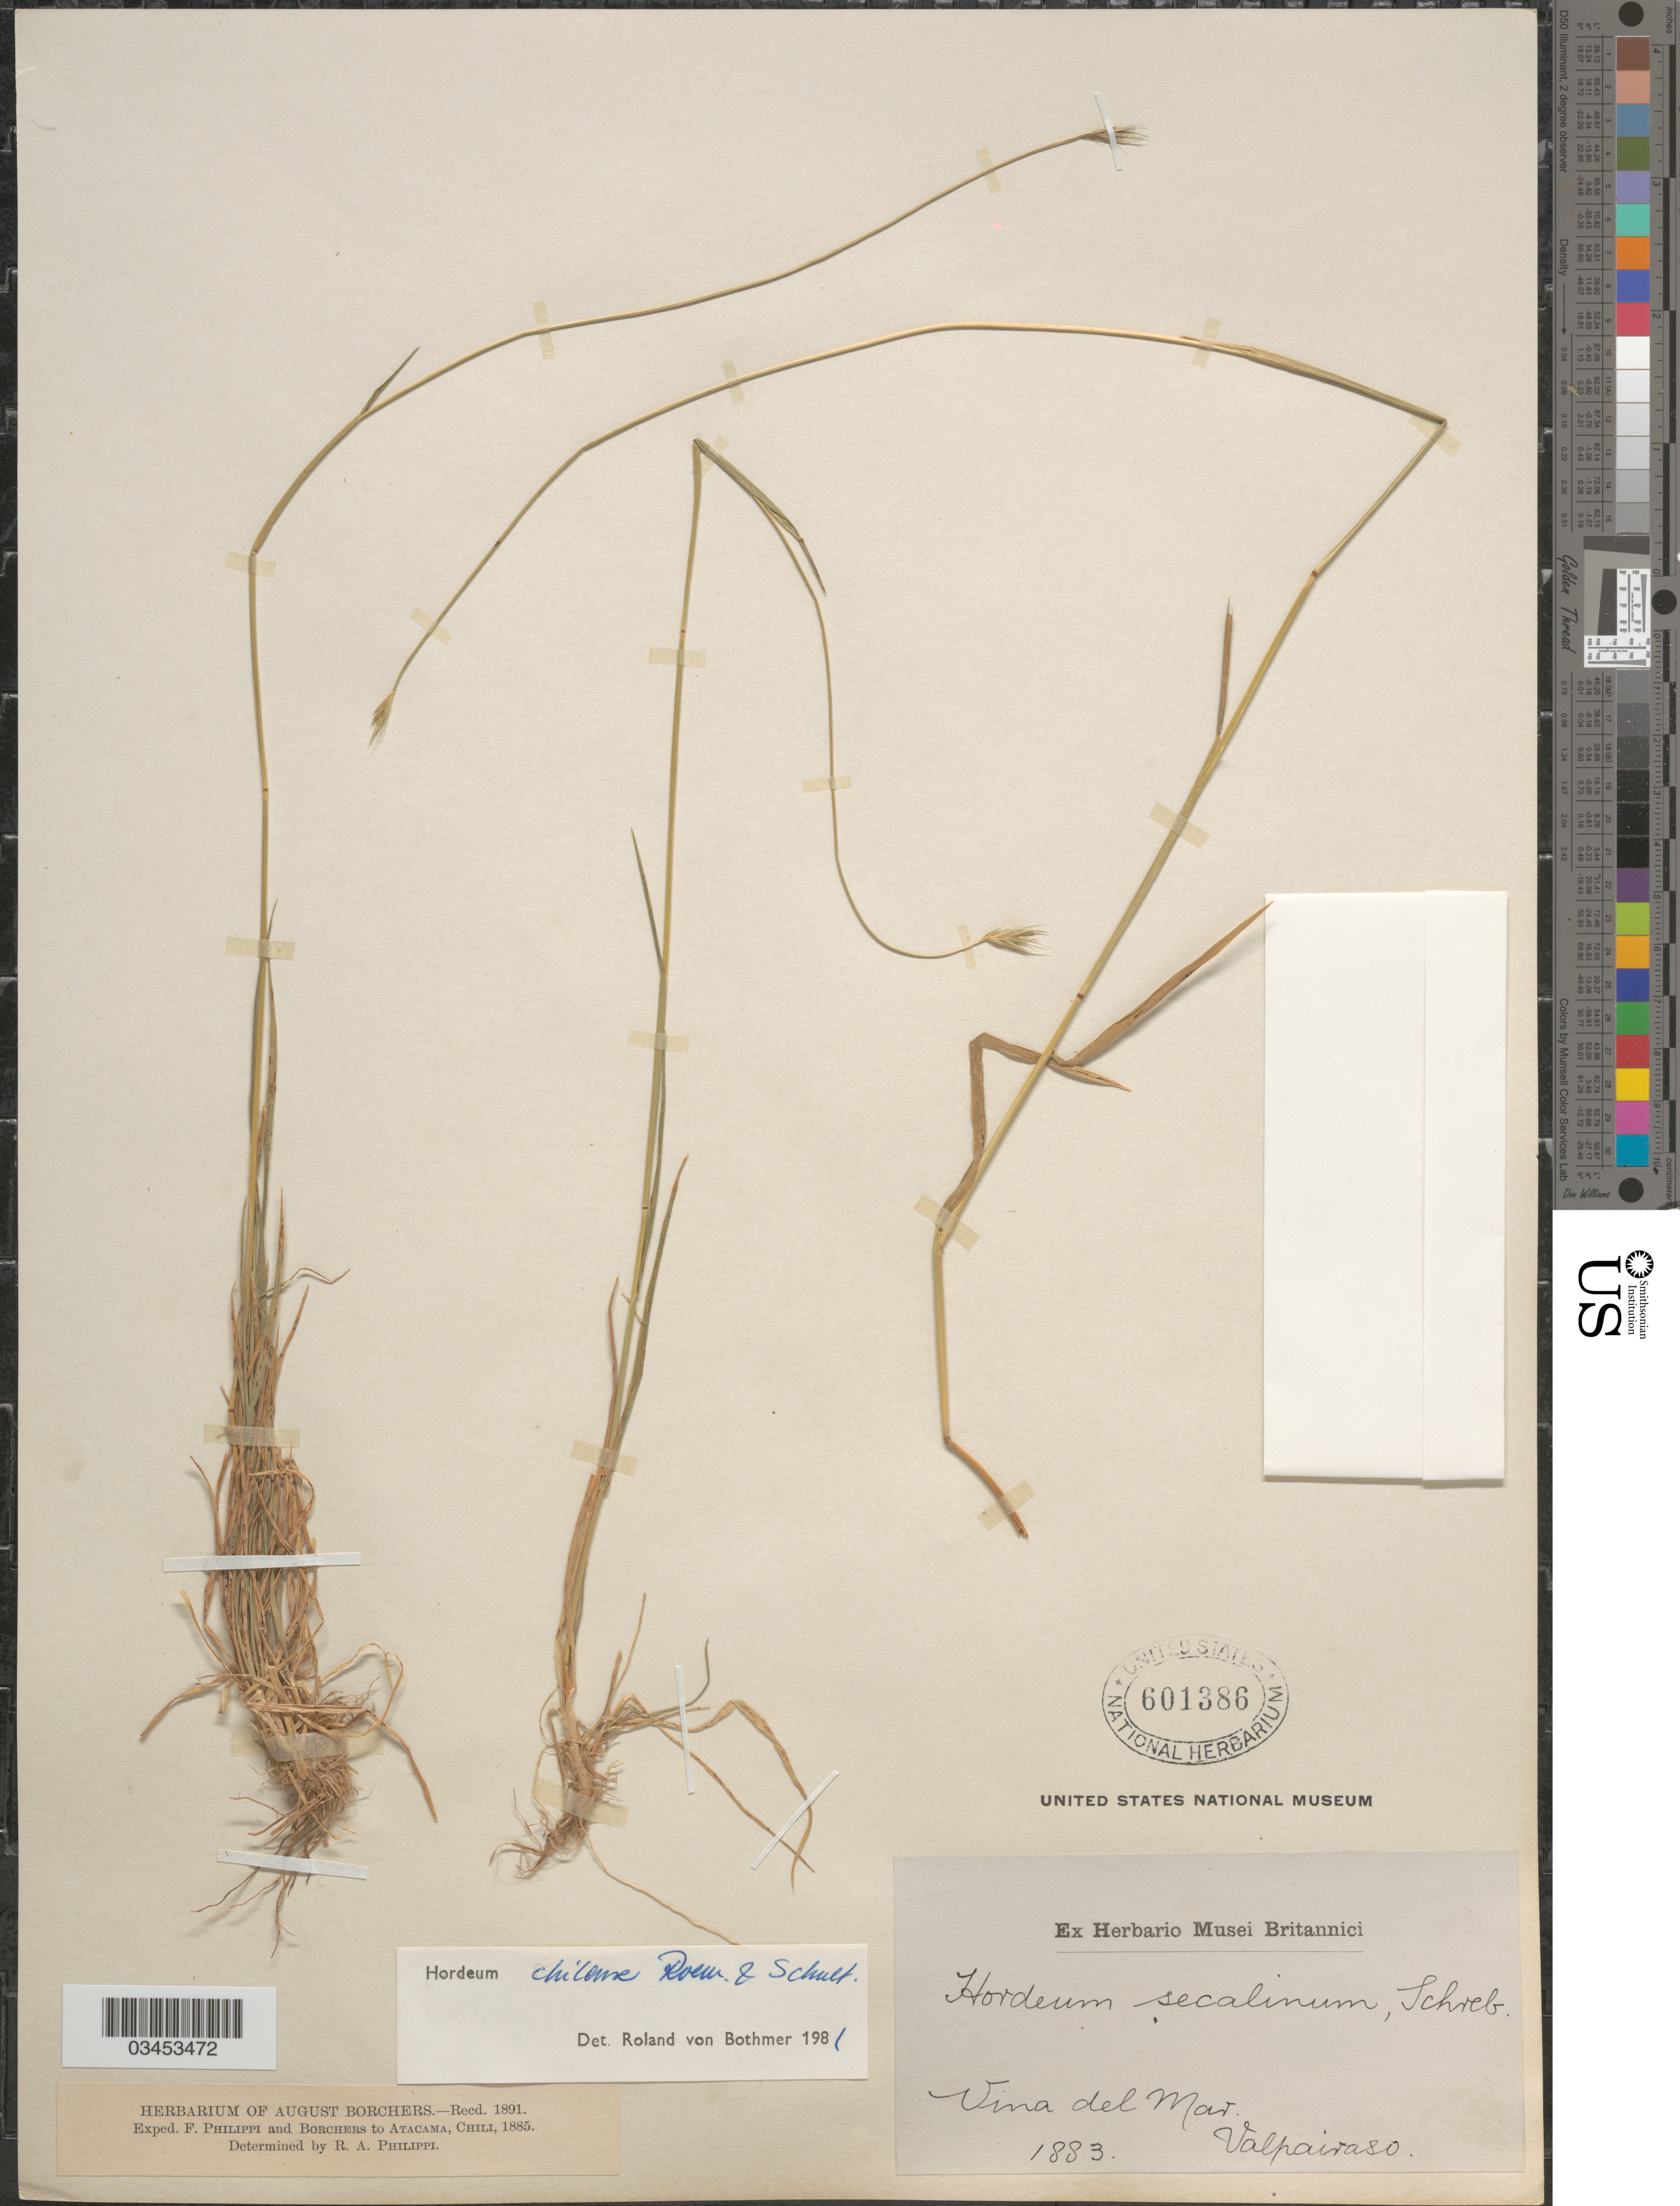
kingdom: Plantae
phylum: Tracheophyta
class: Liliopsida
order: Poales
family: Poaceae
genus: Hordeum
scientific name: Hordeum chilense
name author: Roem. & Schult.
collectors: F. Philippi & Borchers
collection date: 1883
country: Chile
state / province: Valparaíso (V)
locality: Exped. to Atacama, Chili, 1885. Vina del Mar.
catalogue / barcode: US 601386